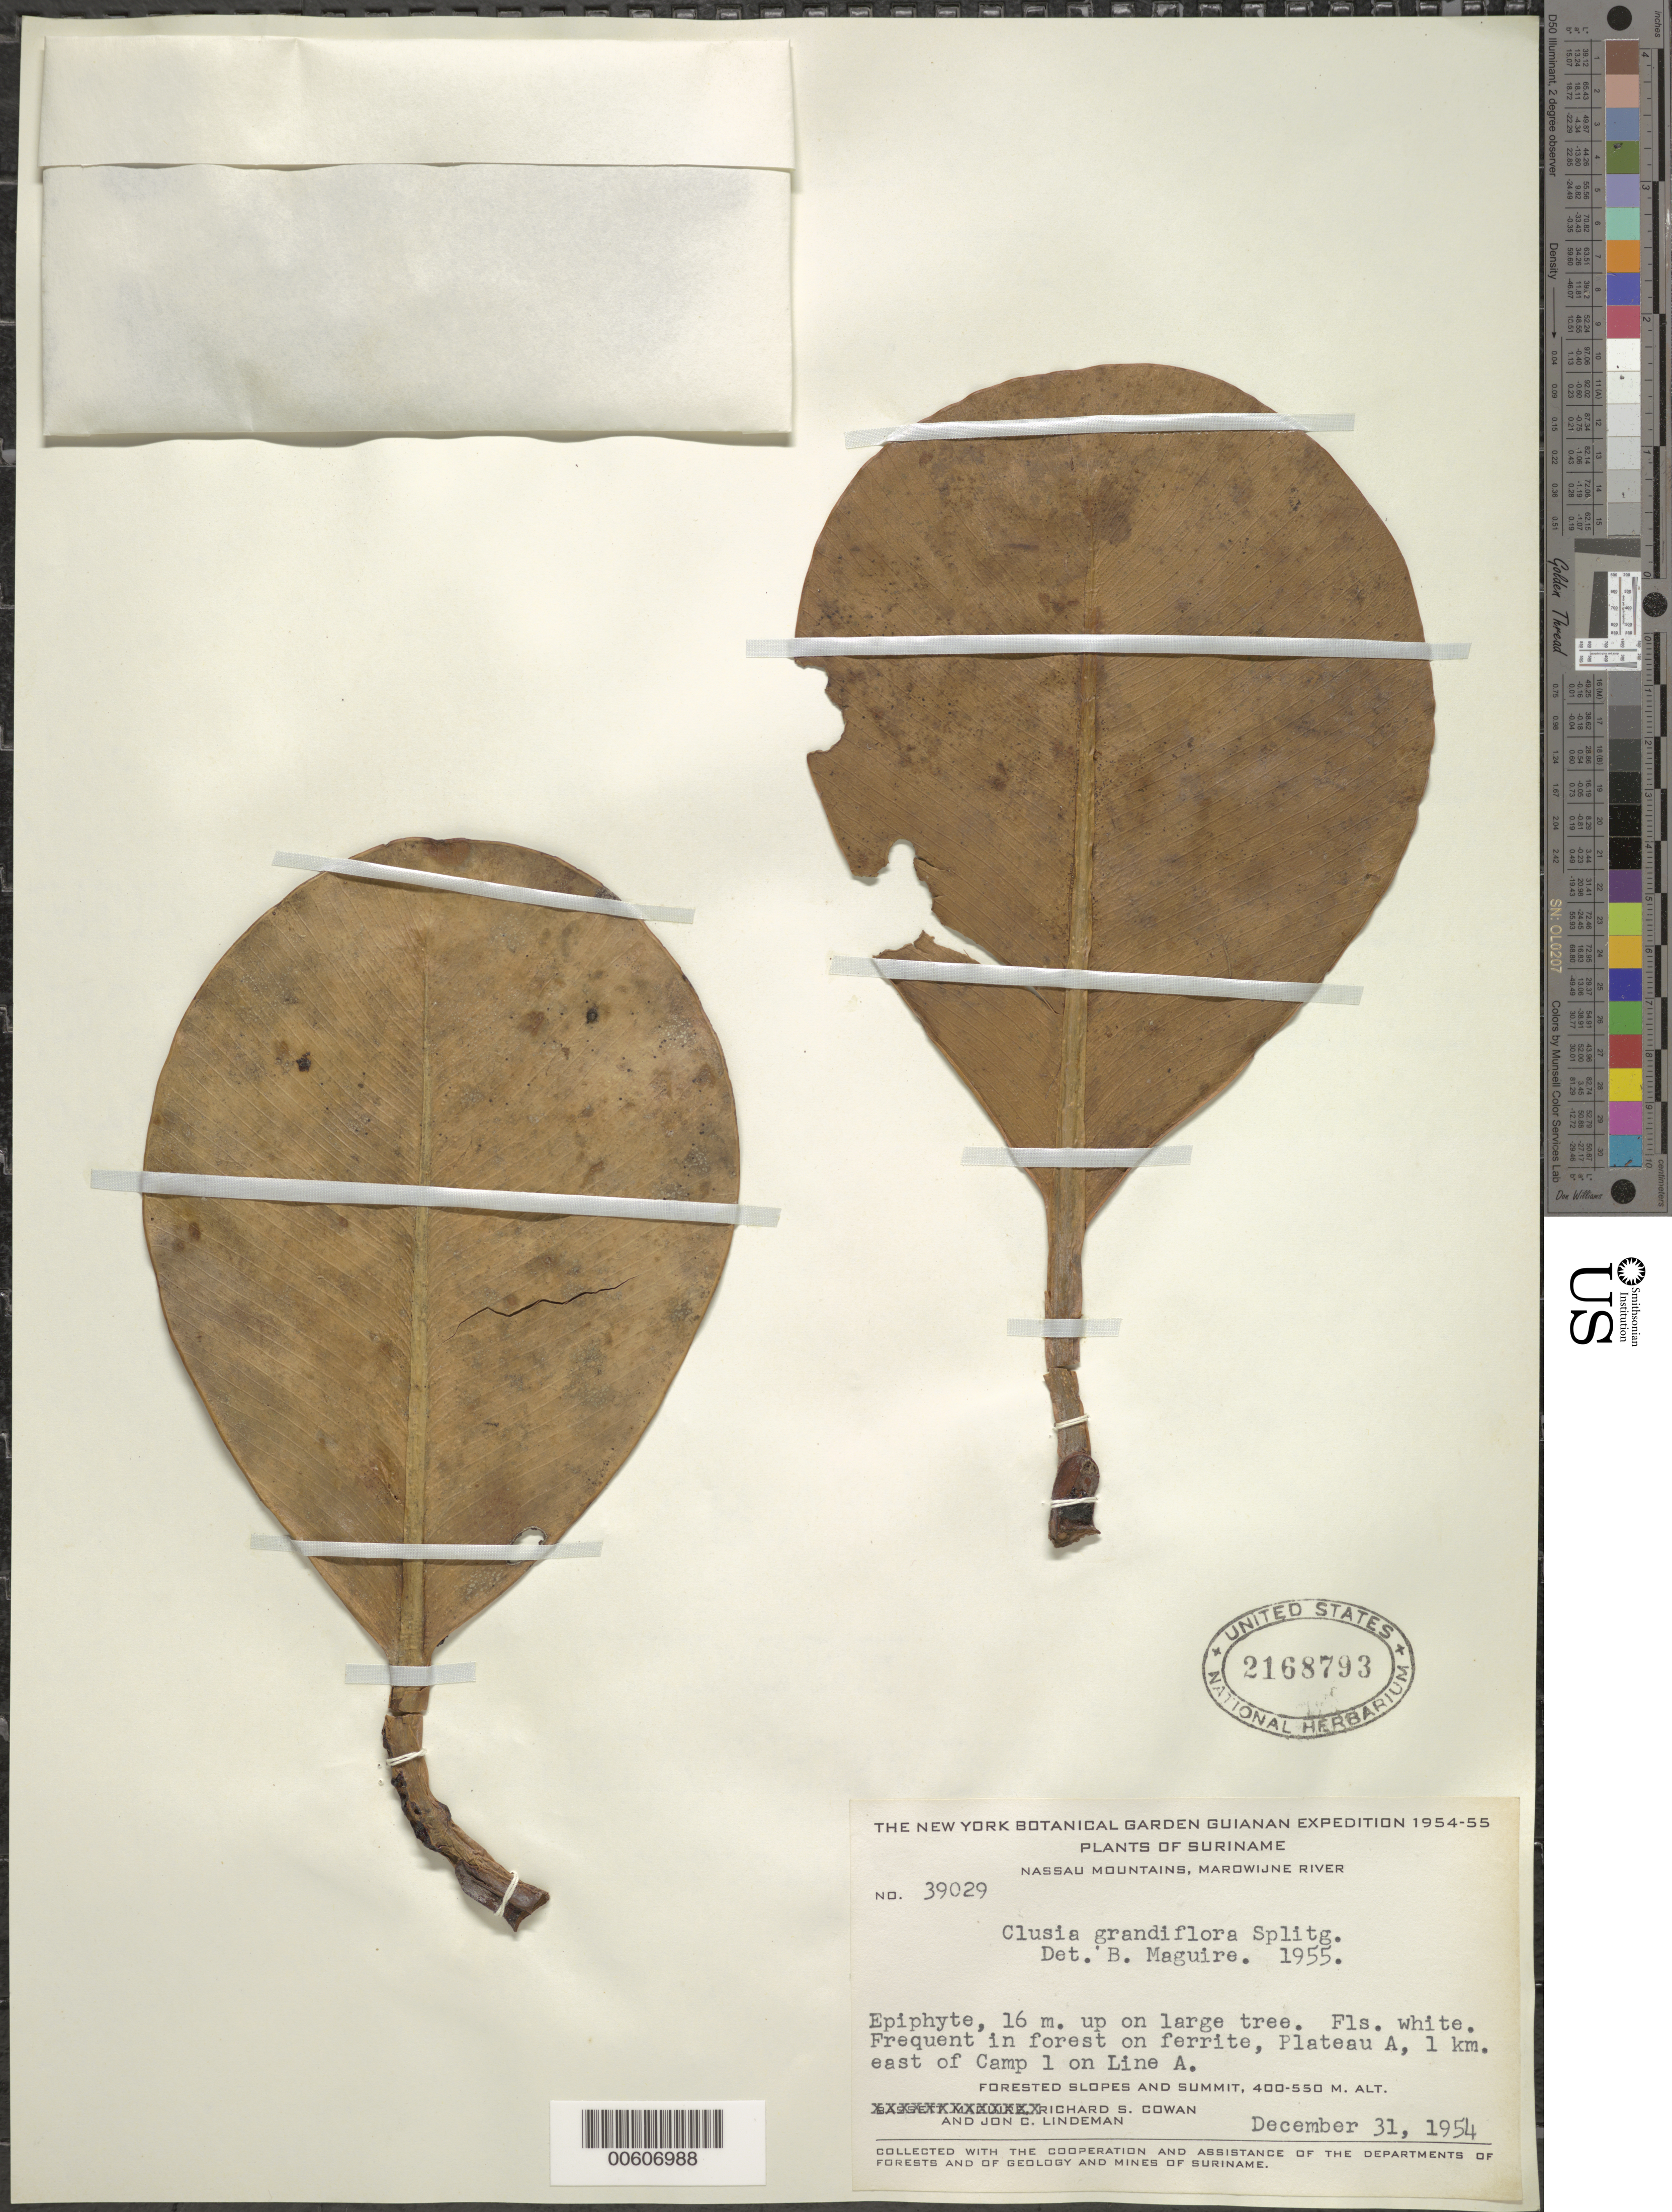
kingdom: Plantae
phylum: Tracheophyta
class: Magnoliopsida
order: Malpighiales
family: Clusiaceae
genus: Clusia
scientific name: Clusia grandiflora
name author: Splitg.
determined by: Maguire, Bassett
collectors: R. S. Cowan & J. C. Lindeman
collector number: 39029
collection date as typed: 31-Dec-54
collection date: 1954-12-31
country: Suriname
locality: Nassau Mts., Marowijne R., Plateau A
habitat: Forest on ferrite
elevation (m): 400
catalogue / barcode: US 2168793